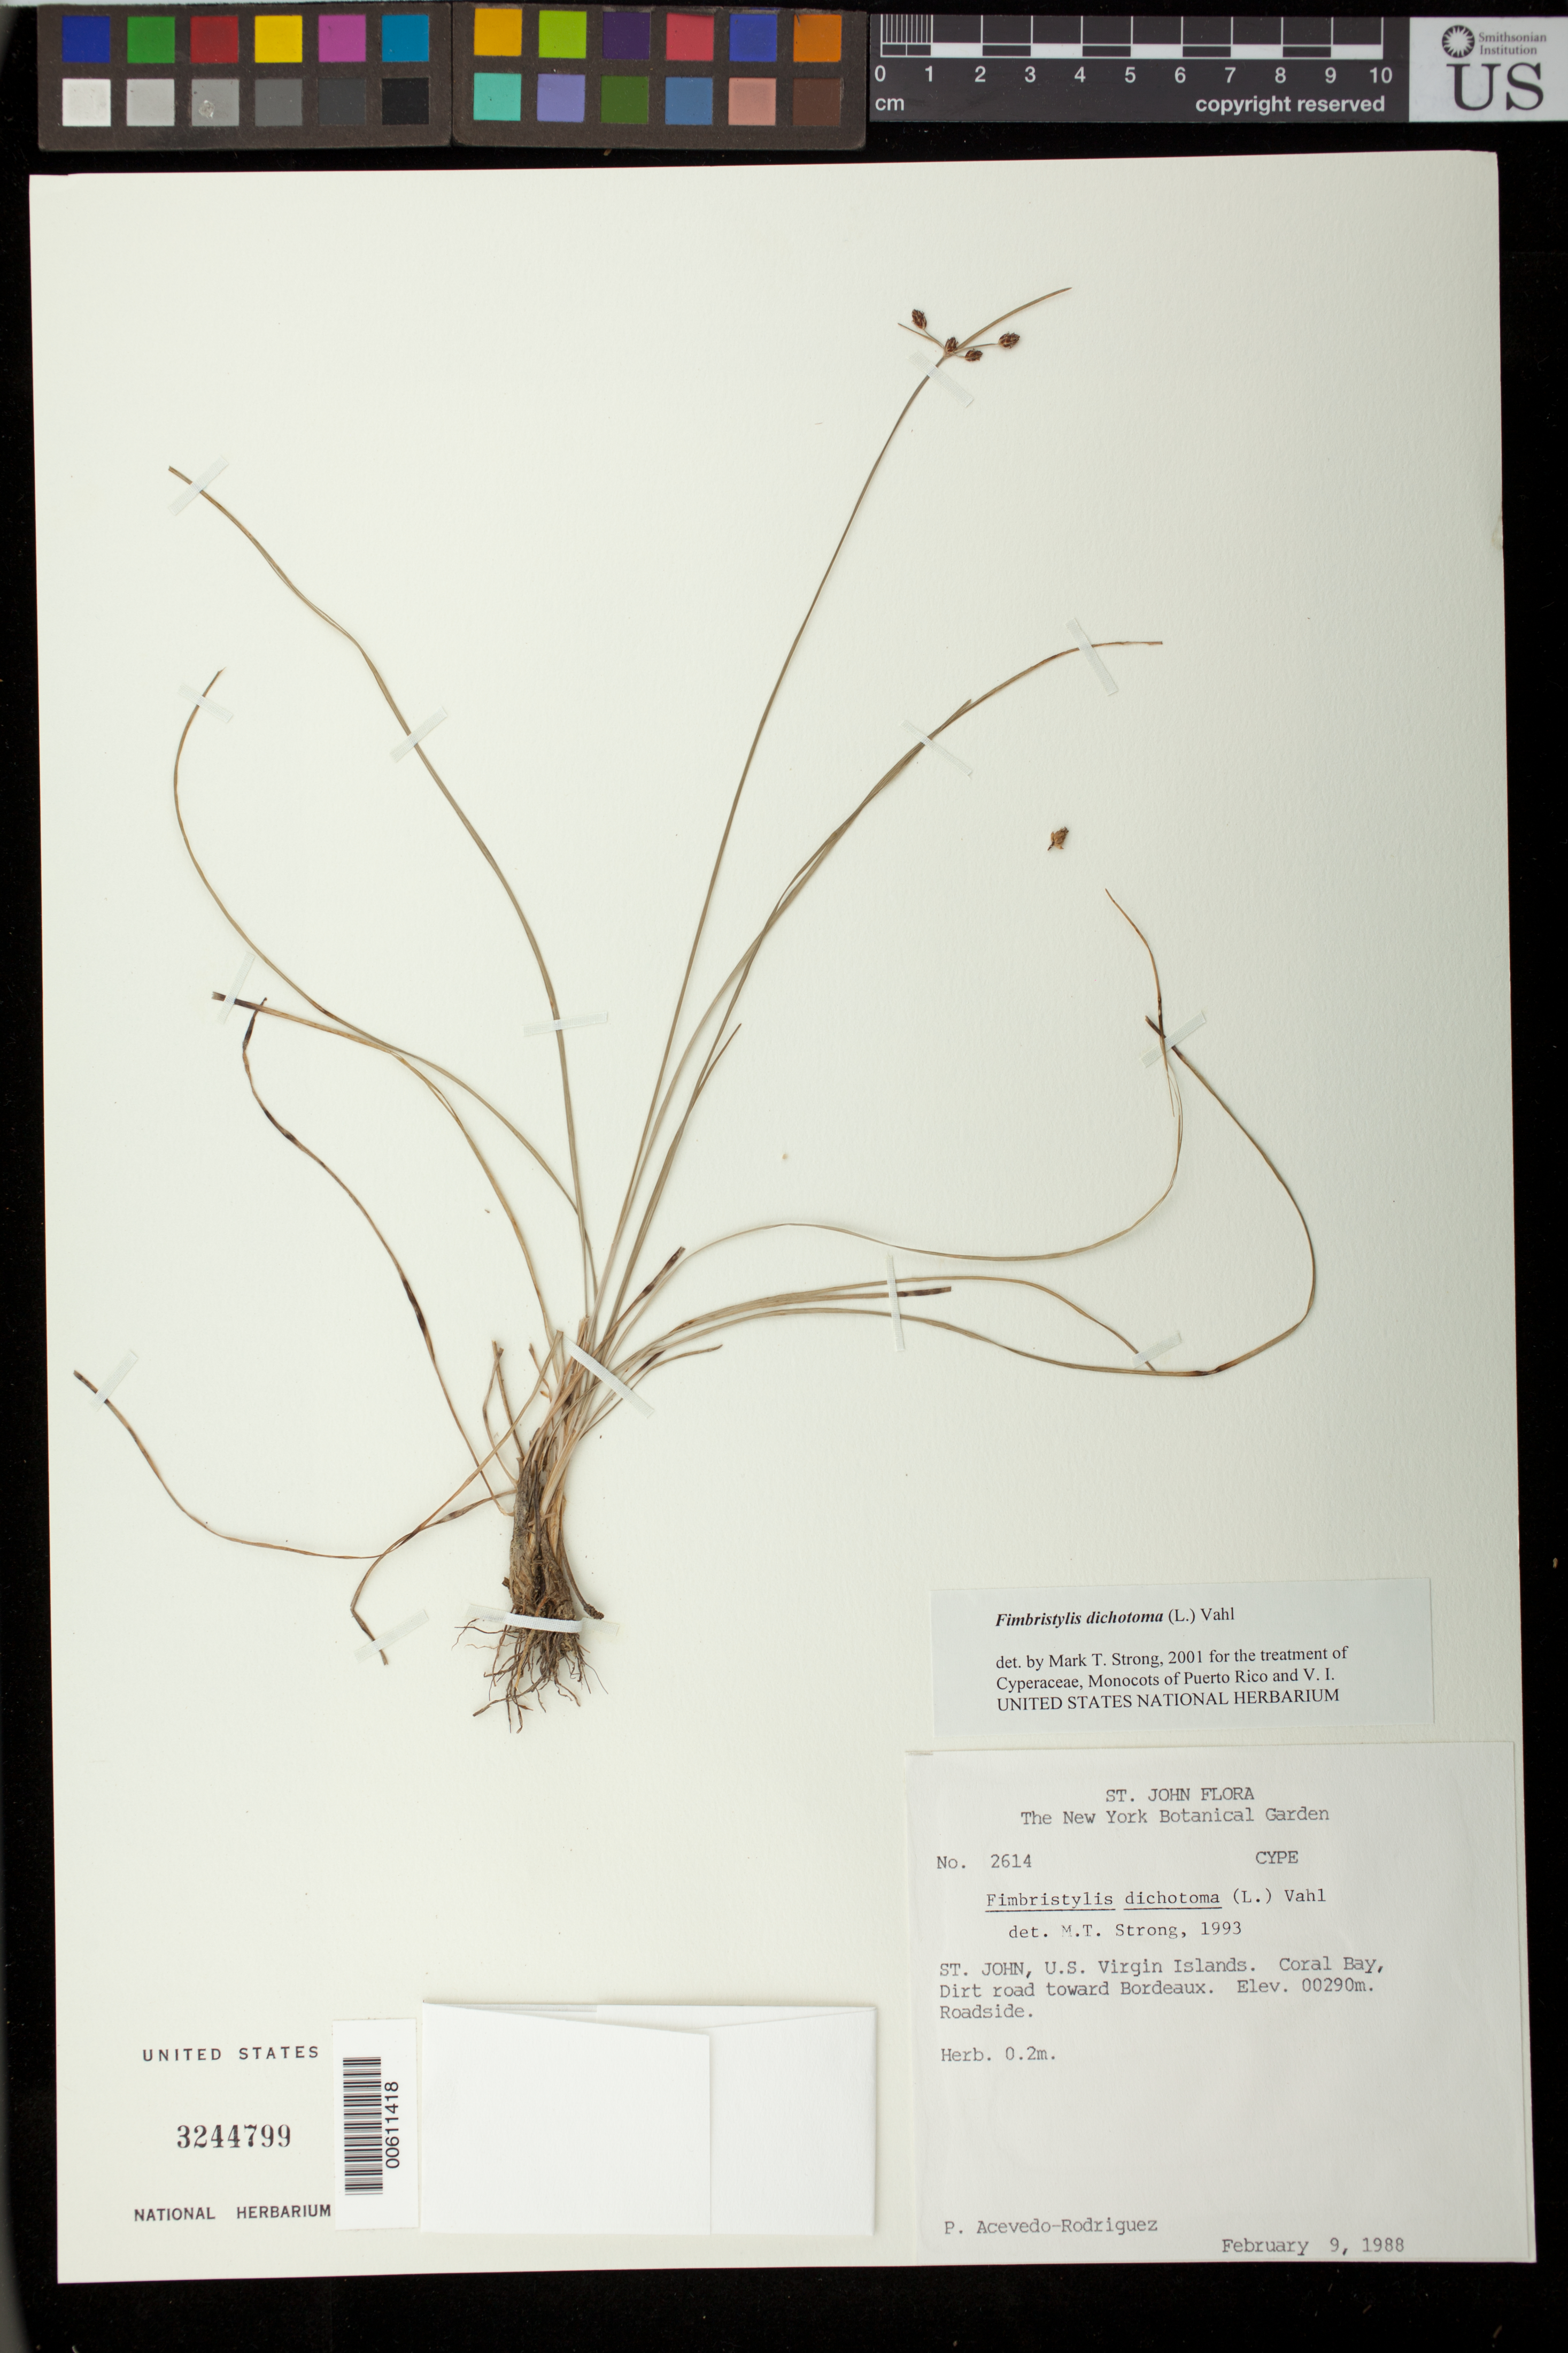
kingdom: Plantae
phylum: Tracheophyta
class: Liliopsida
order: Poales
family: Cyperaceae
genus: Fimbristylis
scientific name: Fimbristylis dichotoma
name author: (L.) Vahl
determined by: Strong, M. T., (US), Smithsonian Institution - National Museum of Natural History (UNITED STATES)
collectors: P. Acevedo-Rodr.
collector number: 2614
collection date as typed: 09 Feb 1988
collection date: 1988-02-09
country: U.S. Virgin Islands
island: St. John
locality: St. John, Coral Bay, Dirt road toward Bordeaux.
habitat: Roadside.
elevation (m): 290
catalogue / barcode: US 3244799